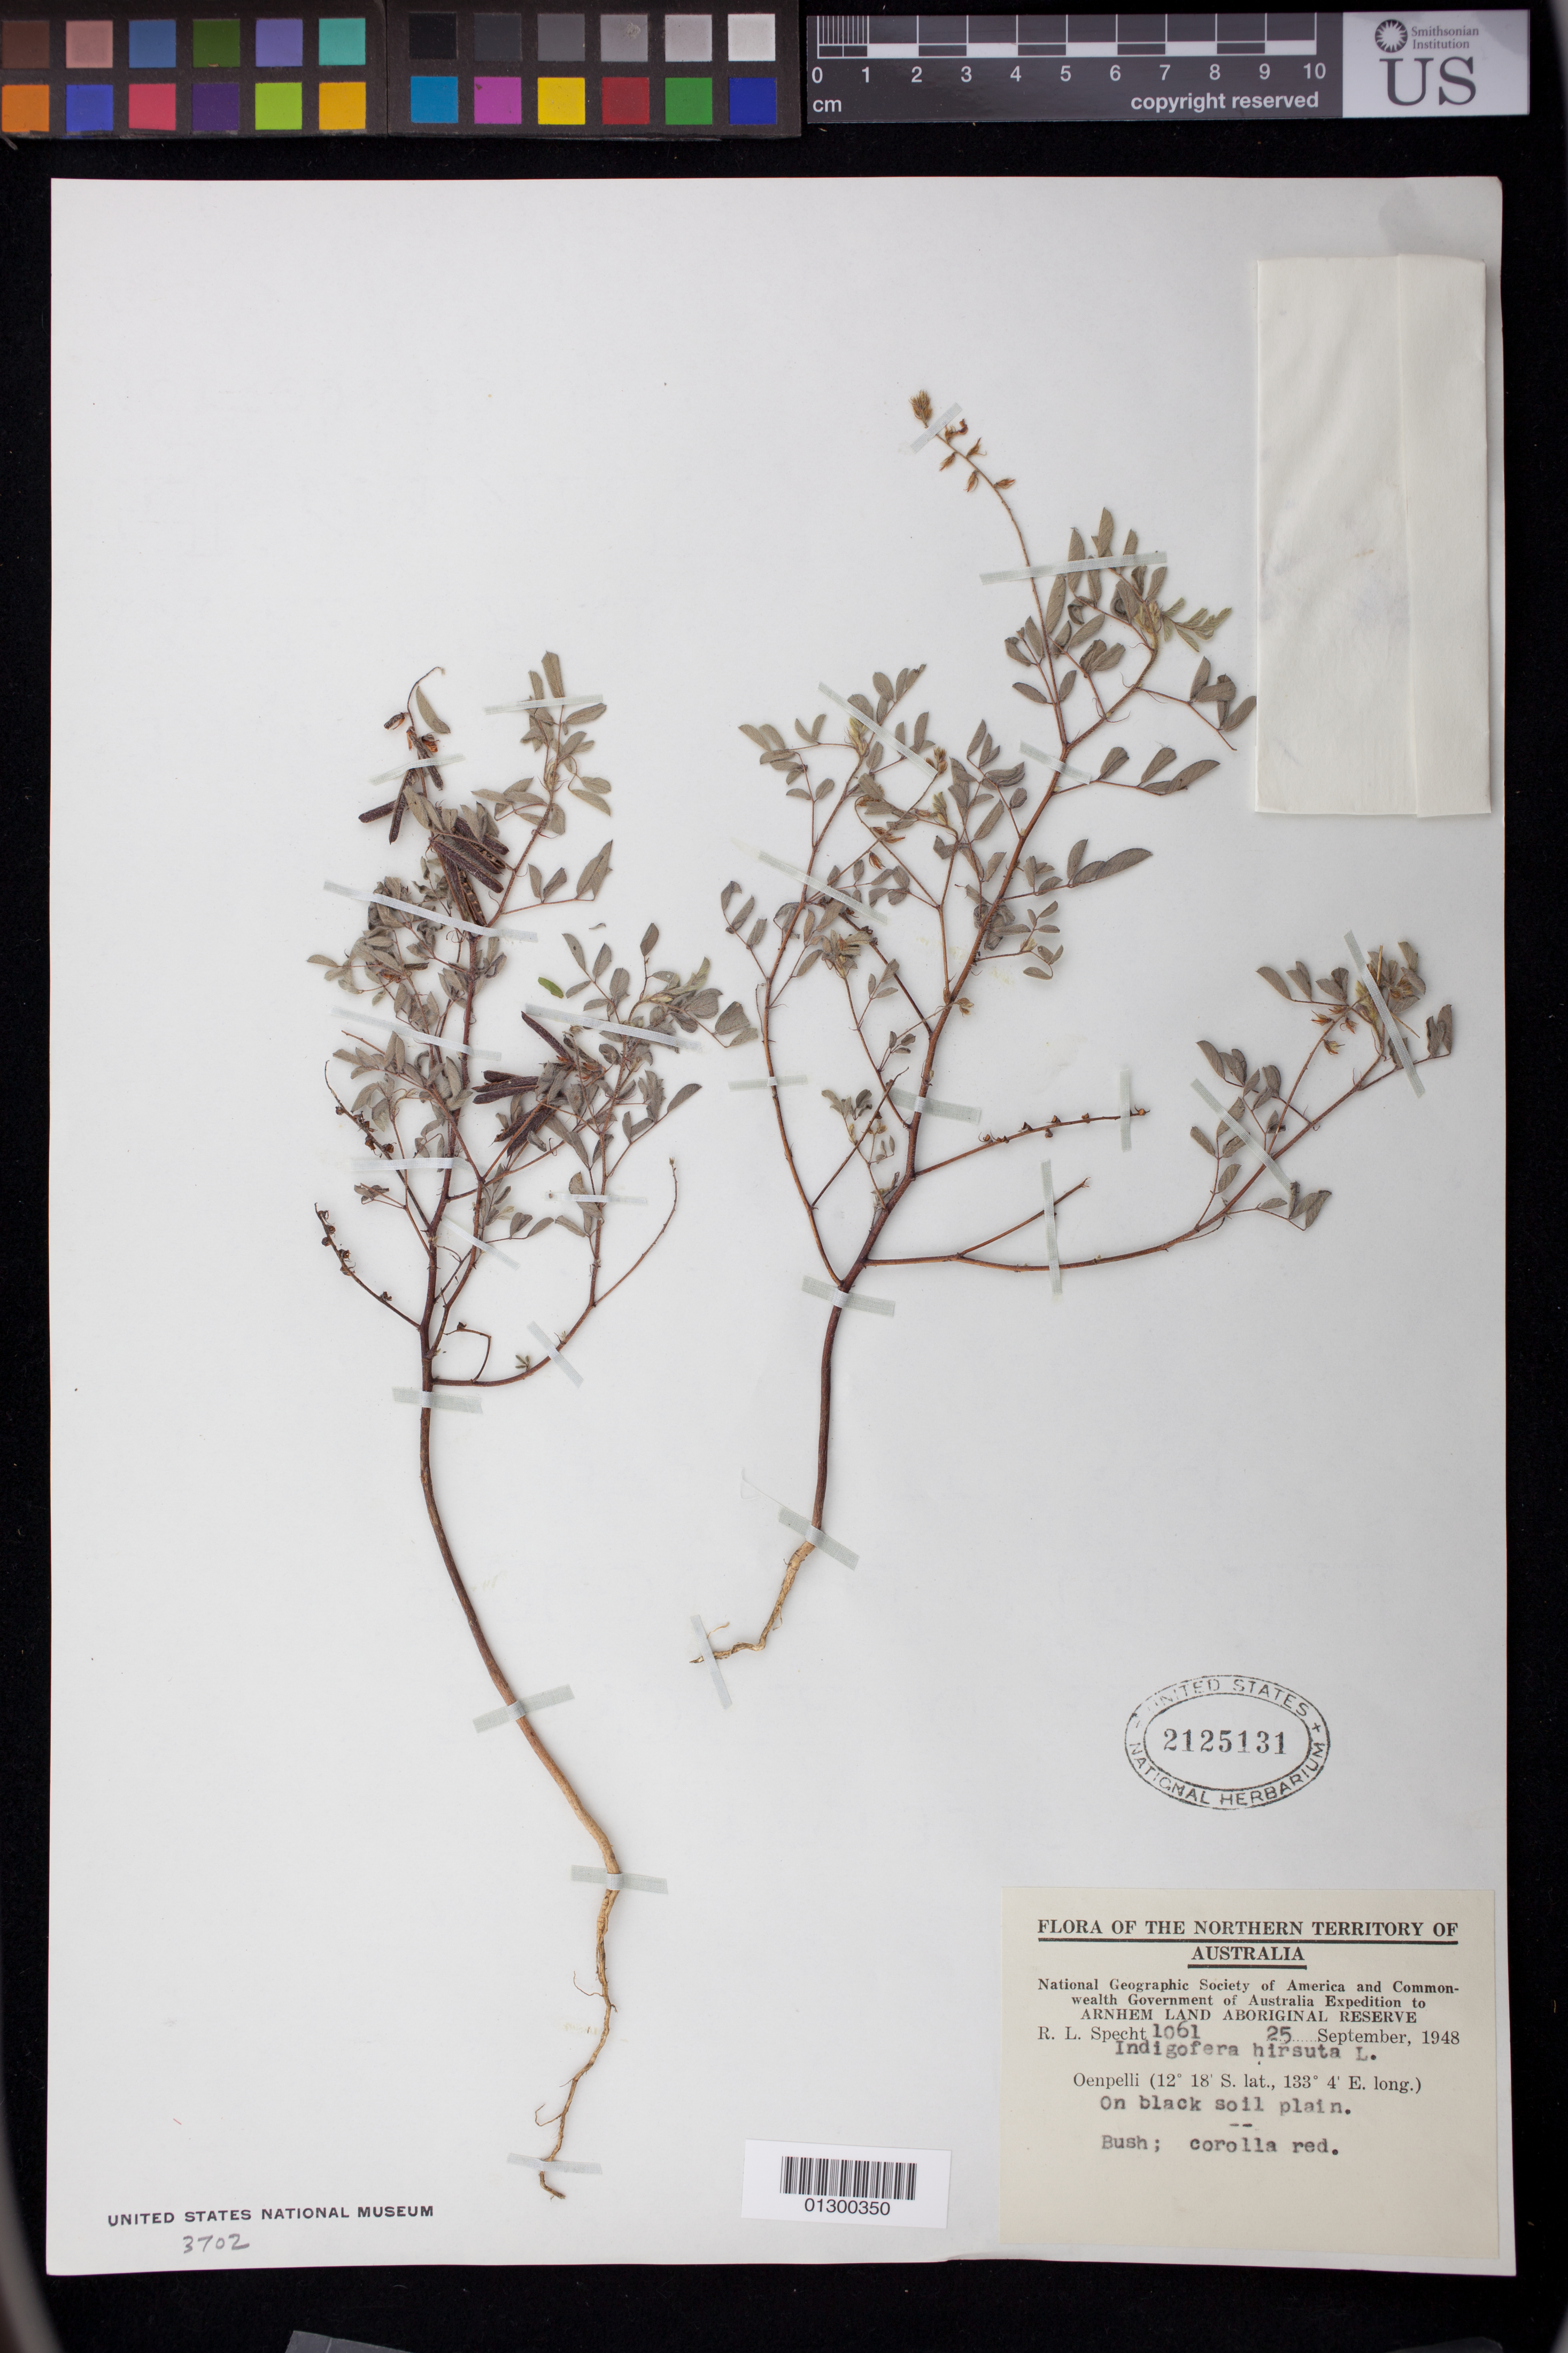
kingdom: Plantae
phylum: Tracheophyta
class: Magnoliopsida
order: Fabales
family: Fabaceae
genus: Indigofera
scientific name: Indigofera hirsuta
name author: L.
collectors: R. L. Specht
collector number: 1061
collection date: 1948-09-25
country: Australia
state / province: Northern Territory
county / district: West Arnhem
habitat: On black soil plain.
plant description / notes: Bush; corolla red.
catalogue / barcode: US 2125131